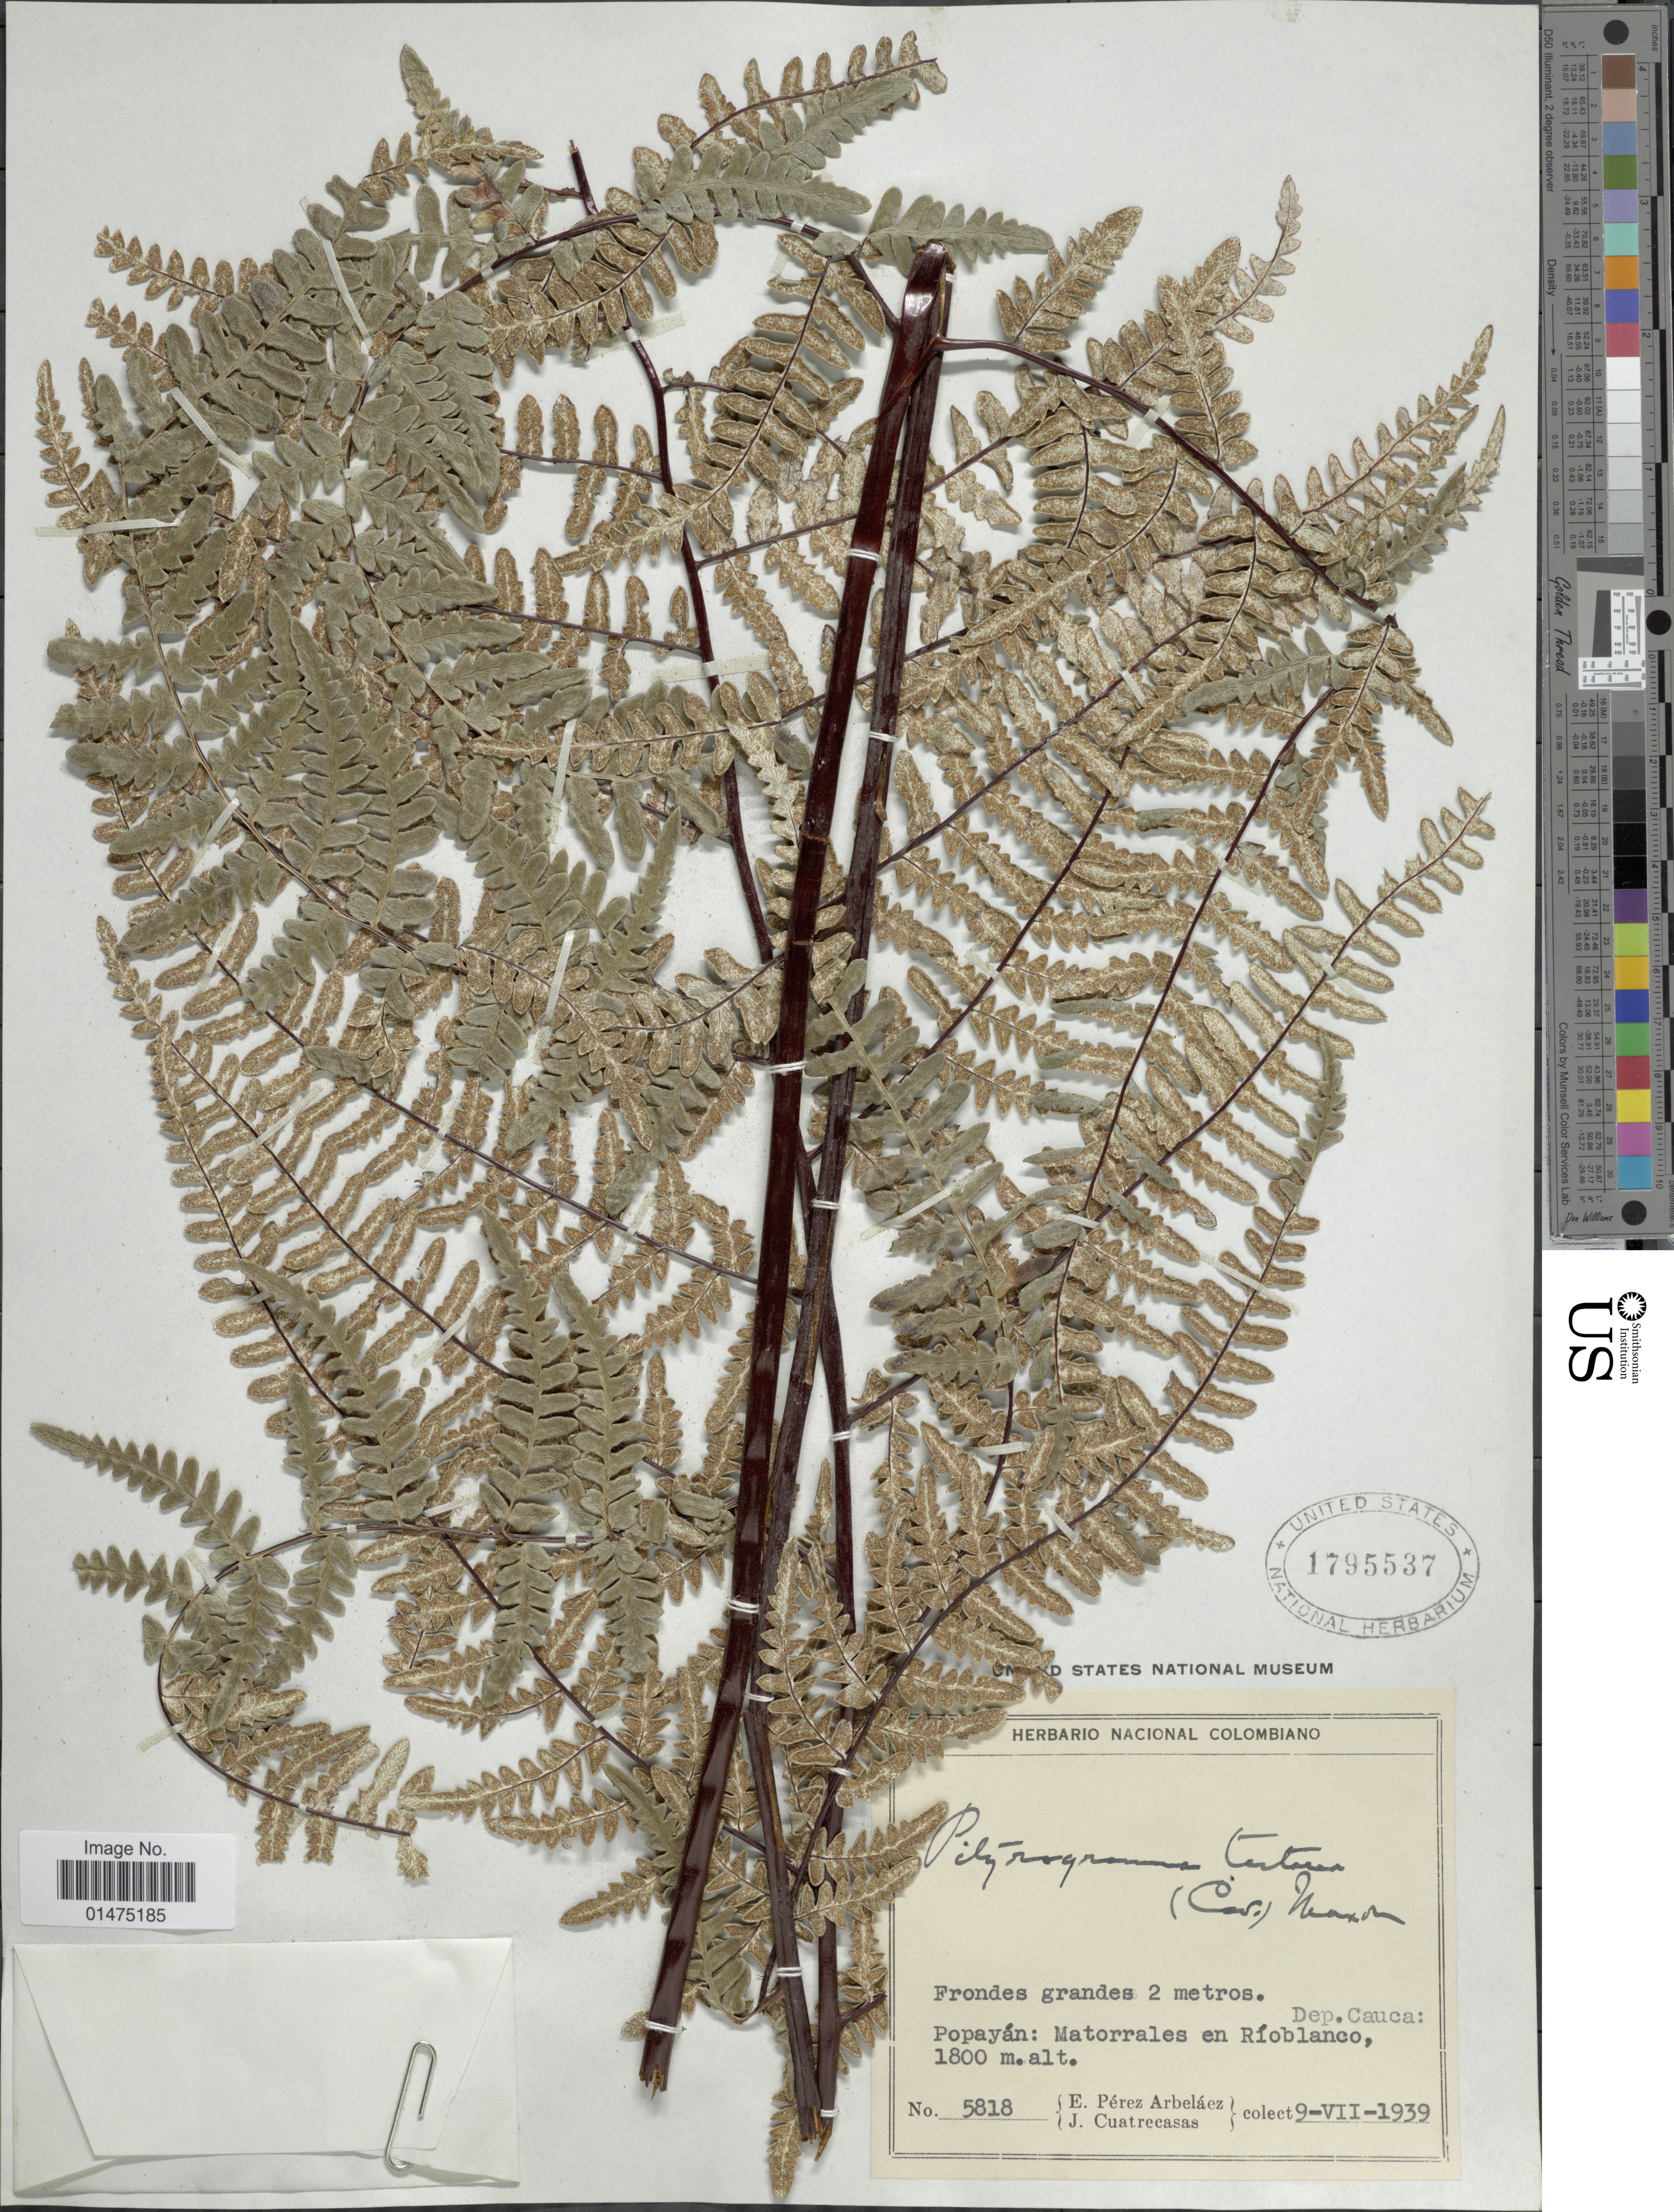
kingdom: Plantae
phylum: Tracheophyta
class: Polypodiopsida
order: Polypodiales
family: Pteridaceae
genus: Pityrogramma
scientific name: Pityrogramma tartarea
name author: (Cav.) Maxon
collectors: E. Pérez Arbeláez & J. Cuatrecasas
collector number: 5818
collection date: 1939-07-09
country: Colombia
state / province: Cauca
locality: Popayán: Matorrales en Ríoblanco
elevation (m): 1800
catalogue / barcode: US 1795537